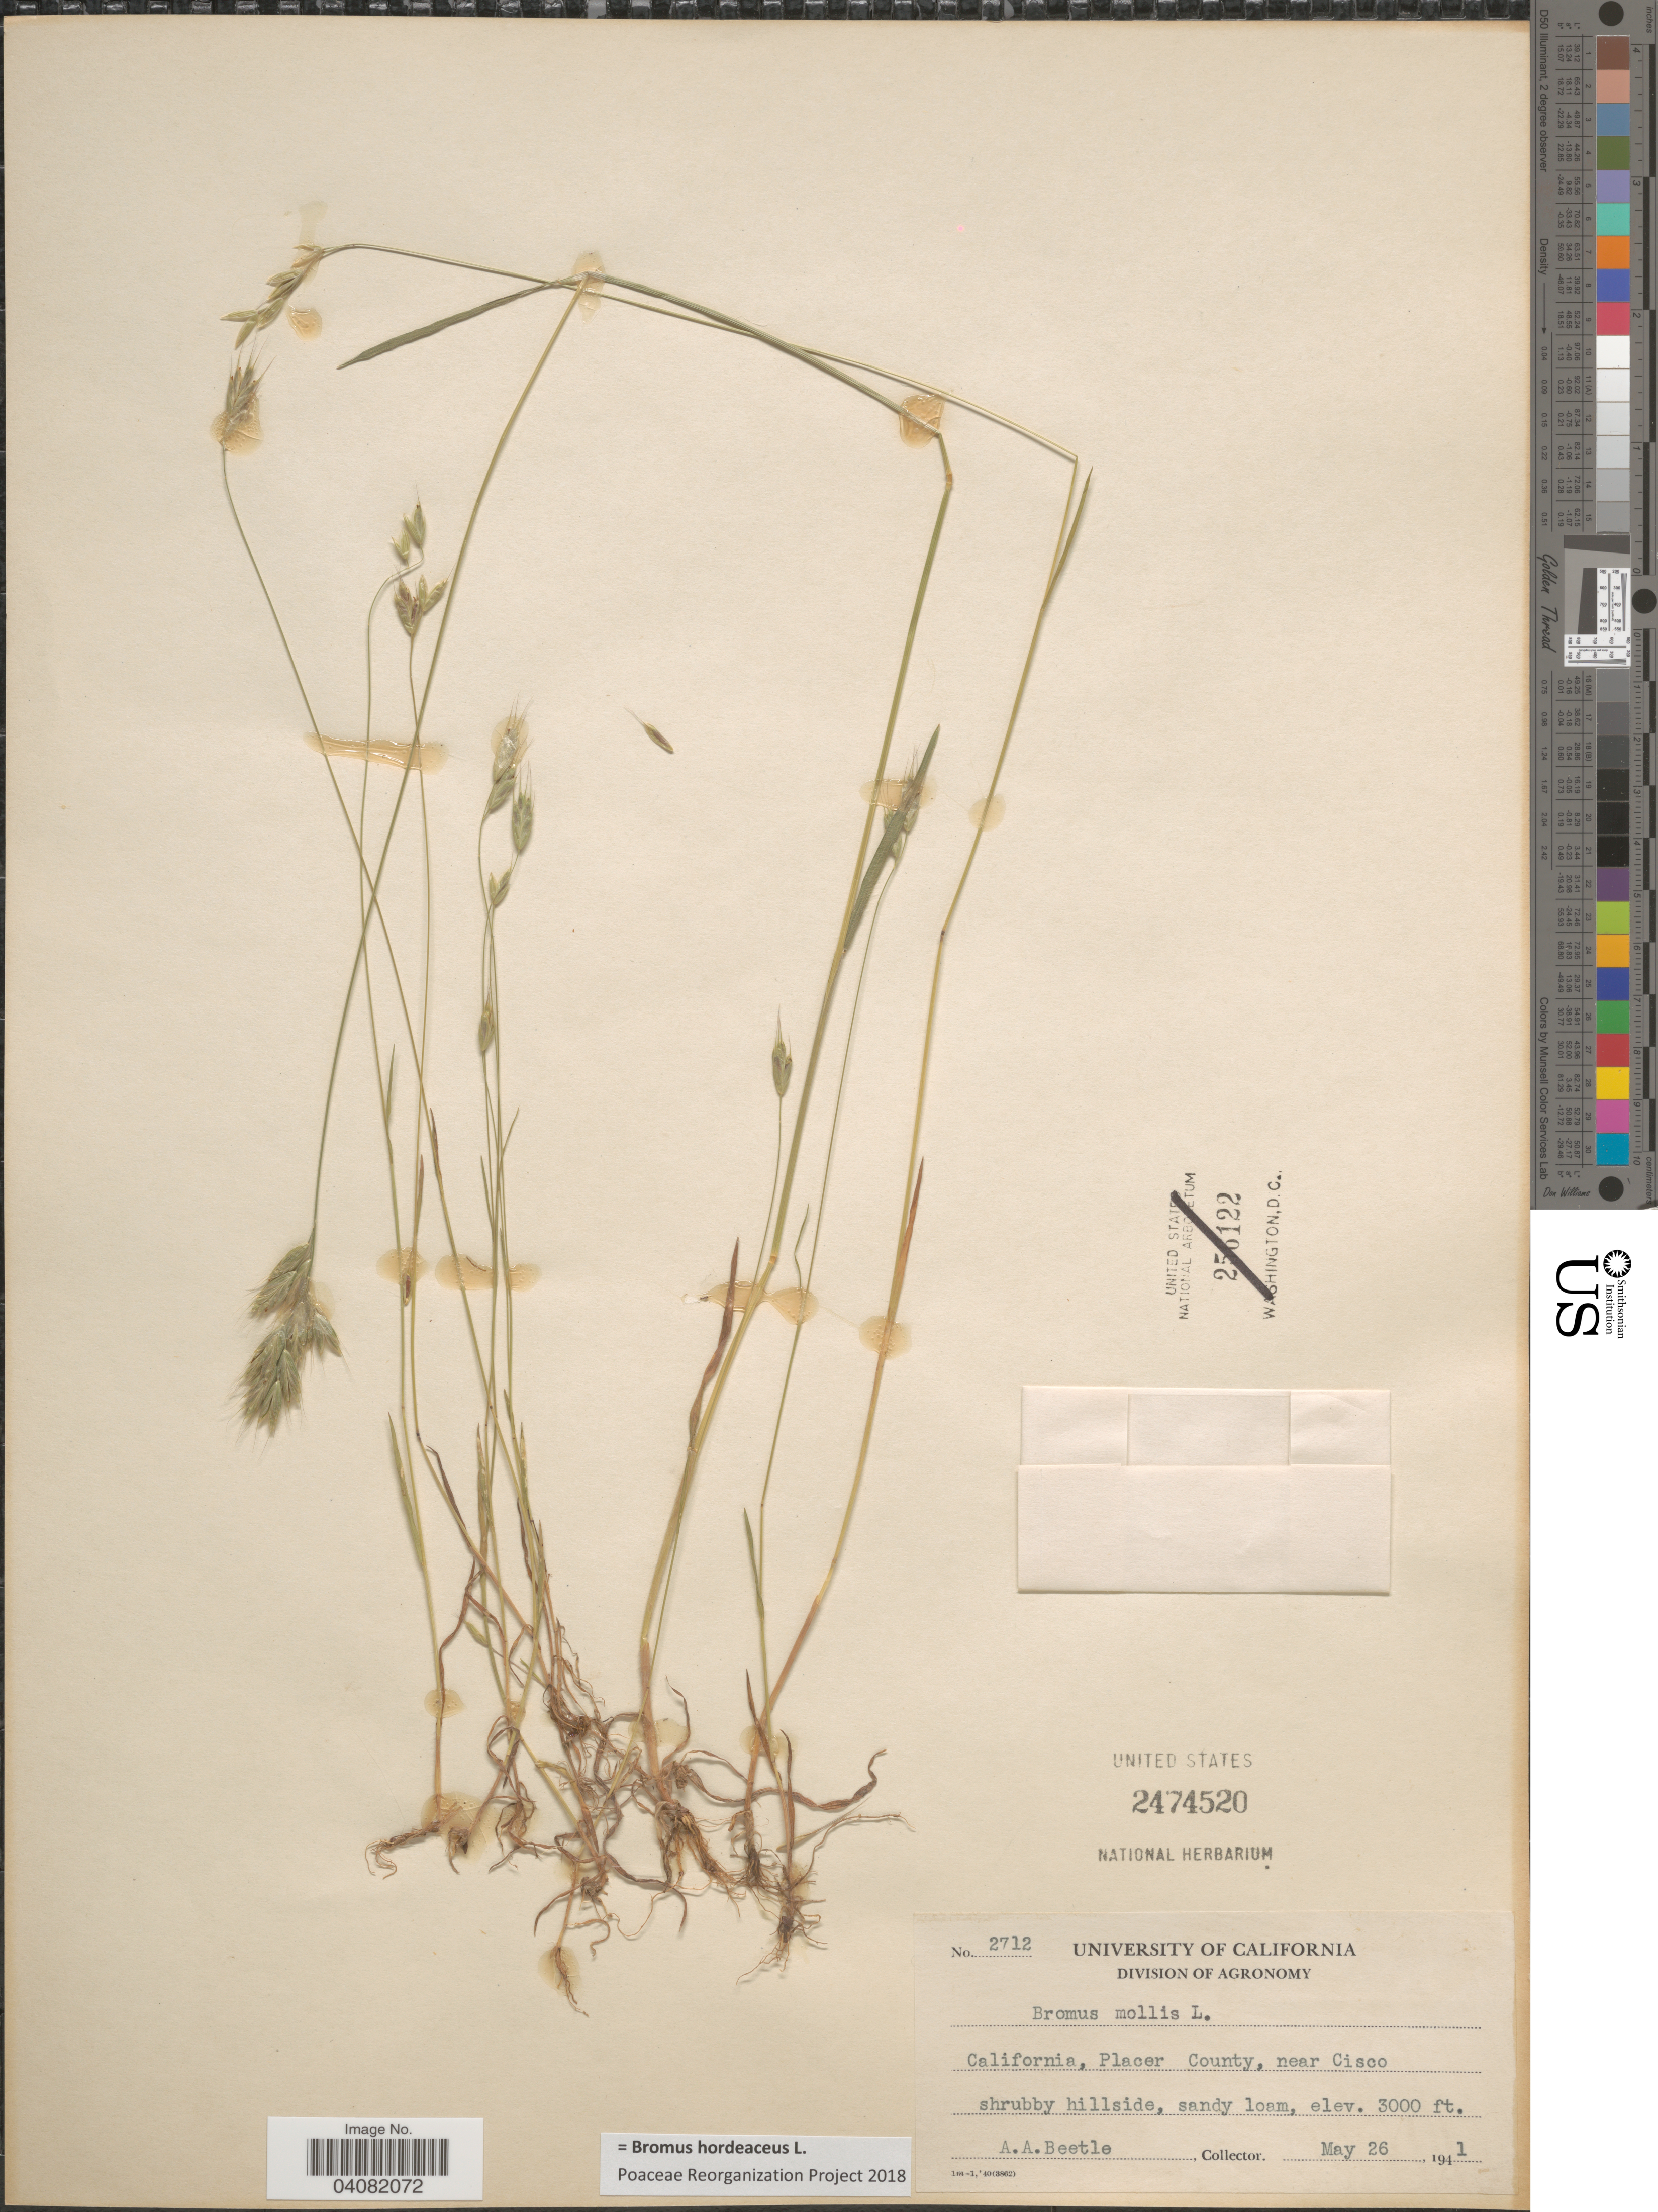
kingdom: Plantae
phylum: Tracheophyta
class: Liliopsida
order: Poales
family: Poaceae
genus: Bromus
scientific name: Bromus hordeaceus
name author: L.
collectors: A. A. Beetle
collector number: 2712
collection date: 1941-05-26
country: United States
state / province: California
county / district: Placer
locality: Placer County, near Cisco shrubby hillside, sandy loam.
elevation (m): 914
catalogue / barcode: US 2474520